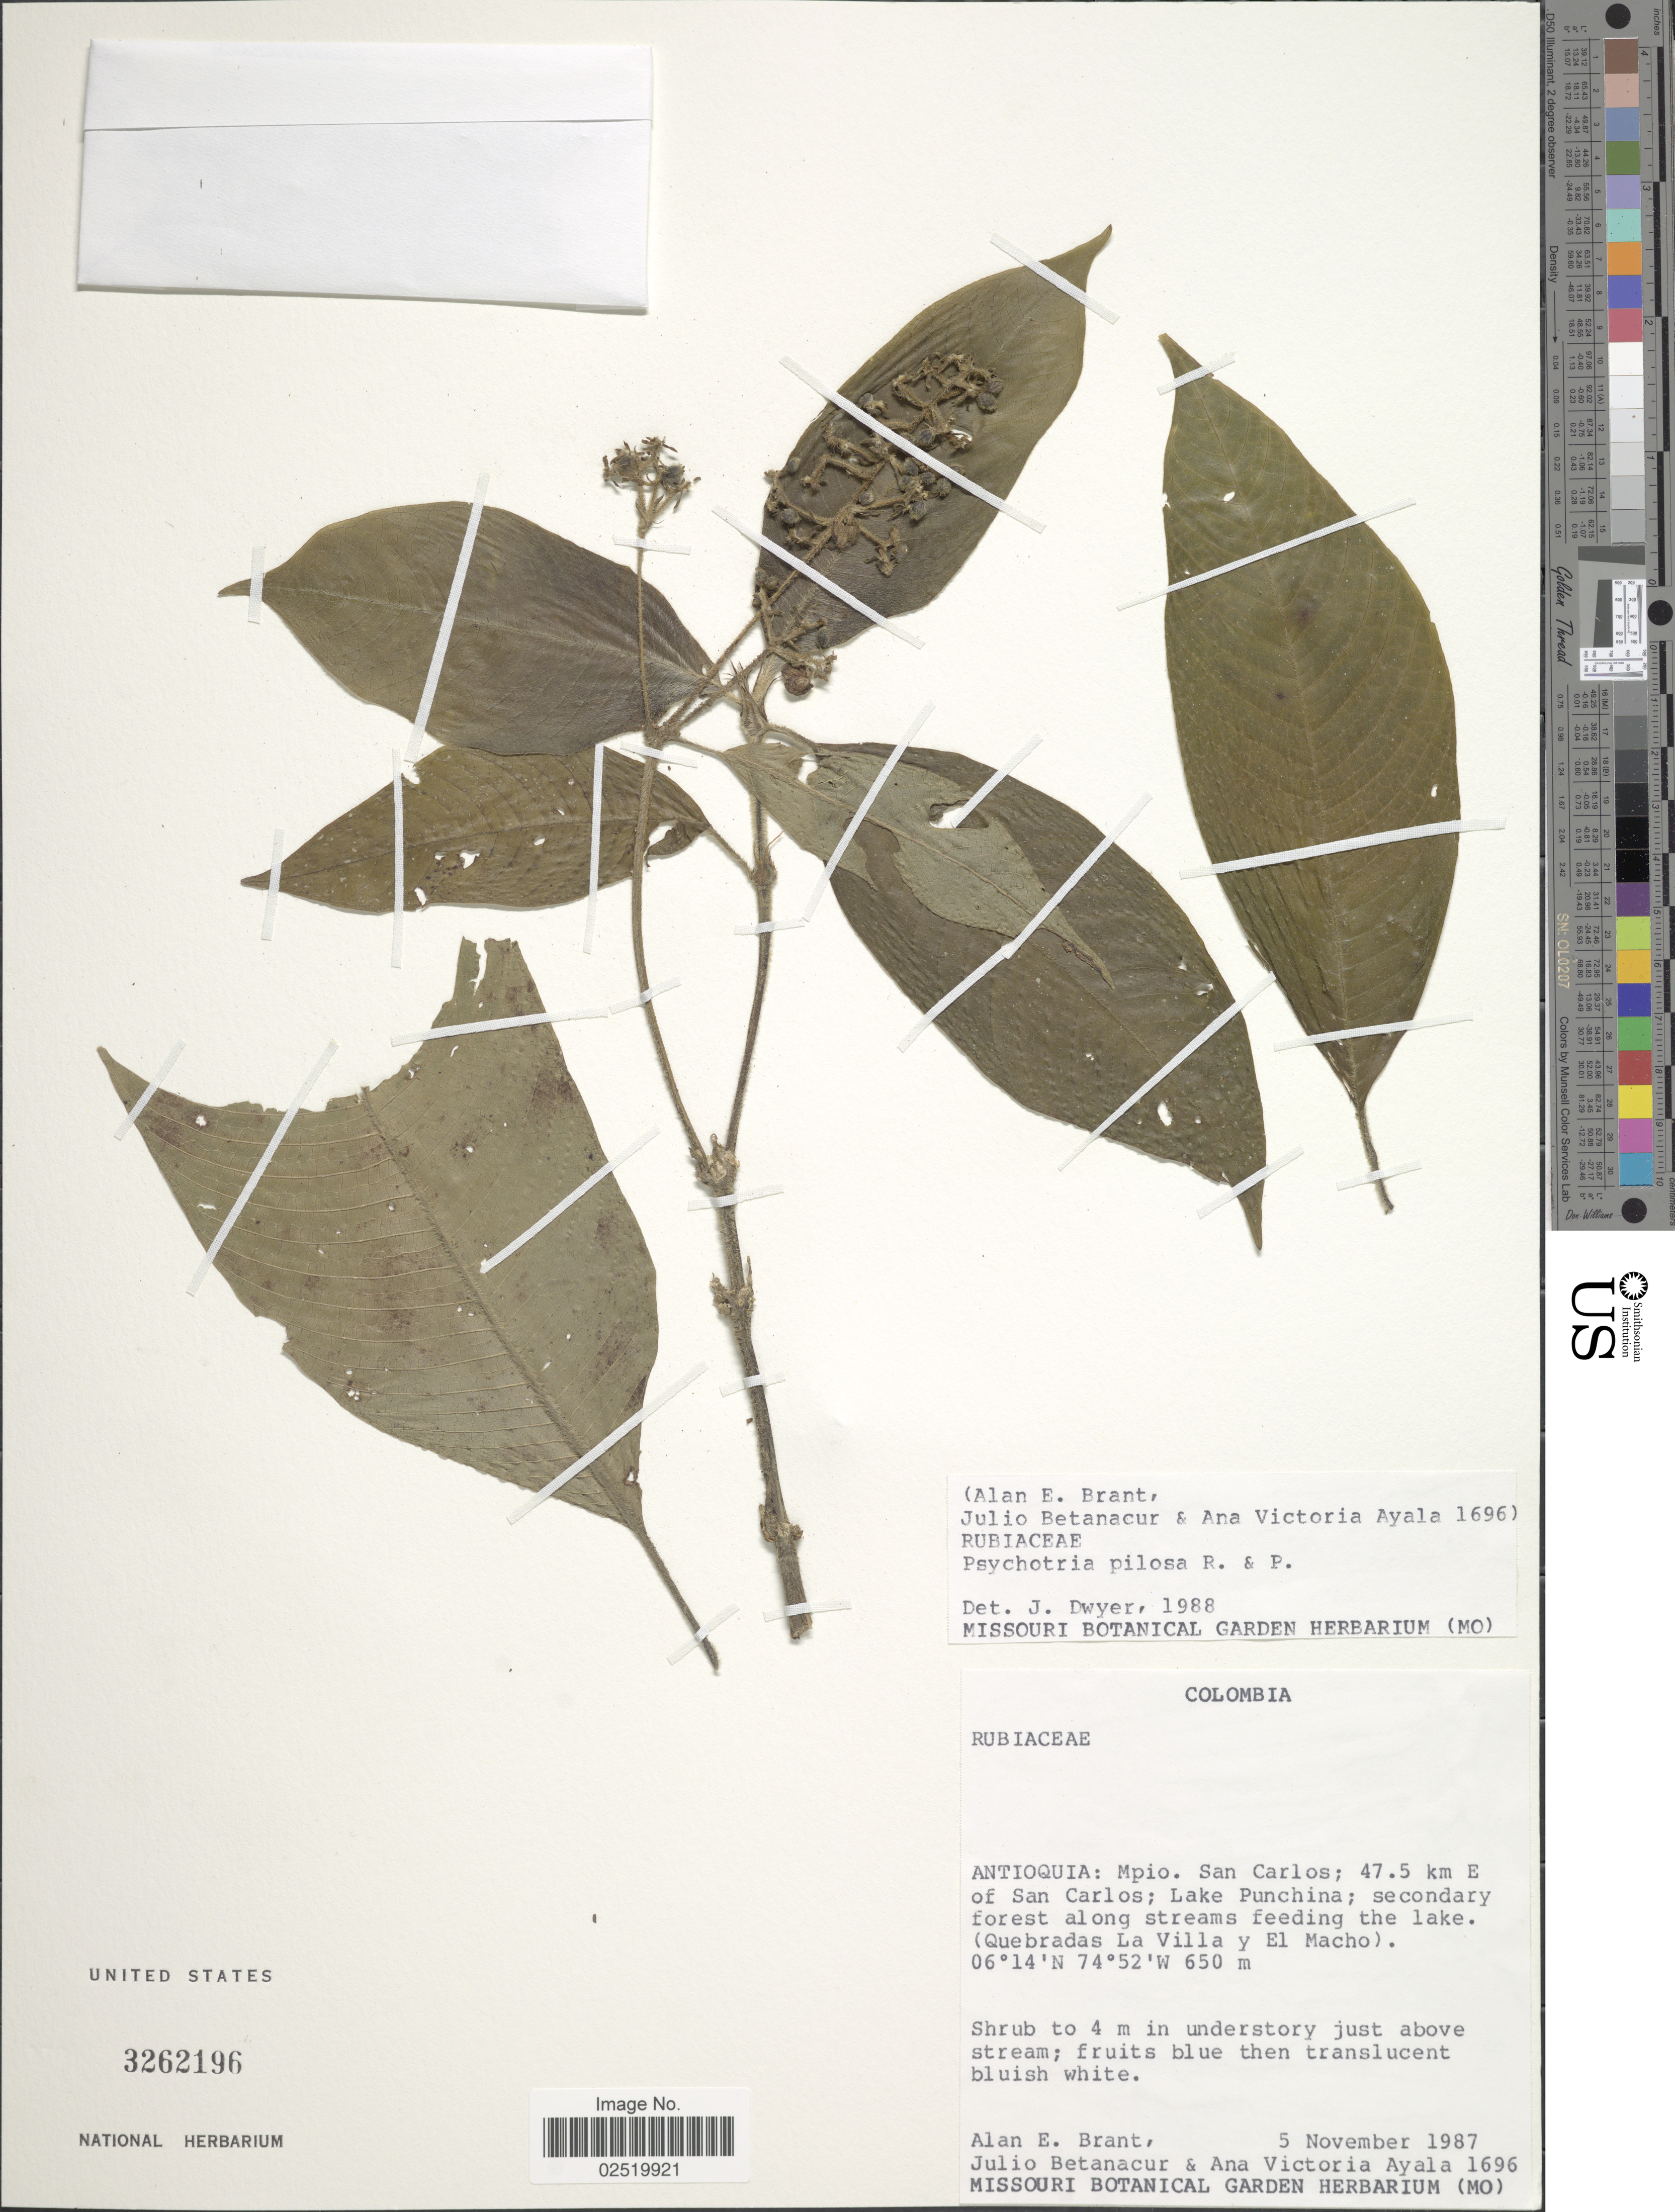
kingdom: Plantae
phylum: Tracheophyta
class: Magnoliopsida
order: Gentianales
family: Rubiaceae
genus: Psychotria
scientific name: Psychotria pilosa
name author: Ruiz & Pav.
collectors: A. Brant, J. Betanacur & A. V. Ayala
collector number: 1696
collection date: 1987-11-05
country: Colombia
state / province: Antioquia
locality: Mpio. San Carlos.; 47.5 km E of San Carlos; Lake Punchina (Quebradas La Villa y El Macho)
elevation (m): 650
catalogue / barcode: US 3262196